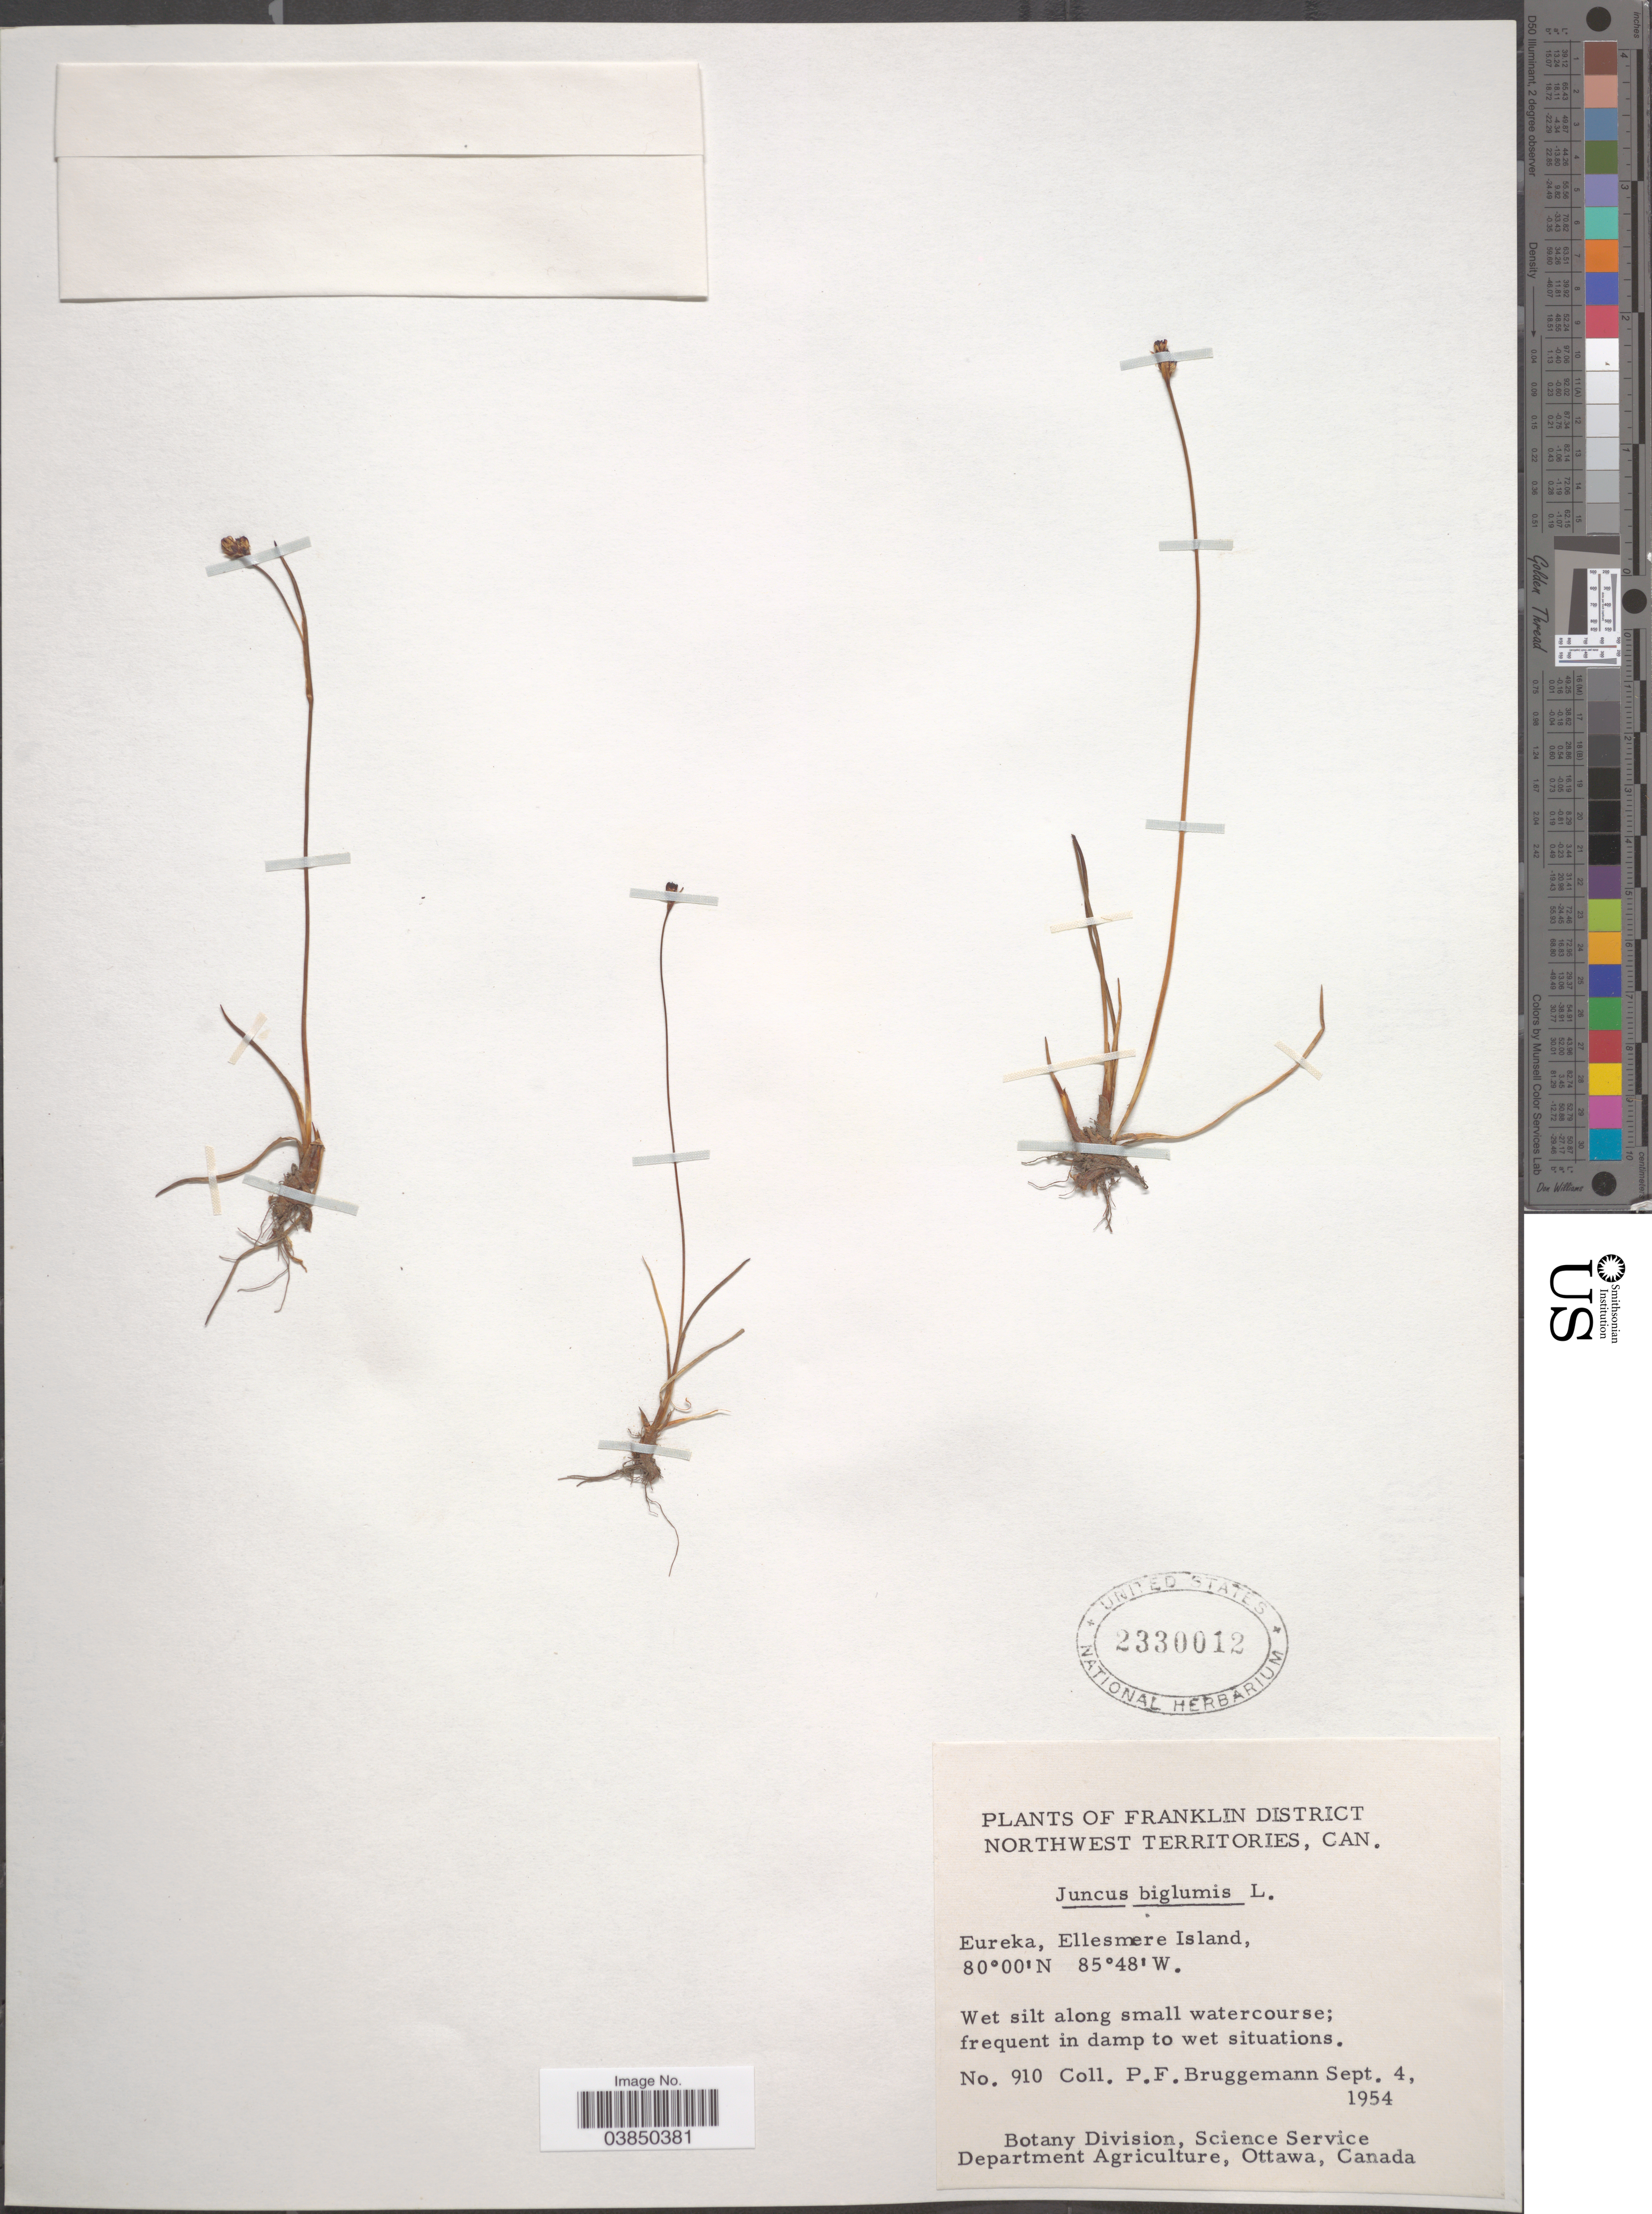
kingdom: Plantae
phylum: Tracheophyta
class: Liliopsida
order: Poales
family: Juncaceae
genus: Juncus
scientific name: Juncus biglumis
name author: L.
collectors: P. Bruggemann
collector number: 910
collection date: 1954-09-04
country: Canada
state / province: Northwest Territories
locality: Franklin District. Eureka, Ellesmere Island.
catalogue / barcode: US 2330012